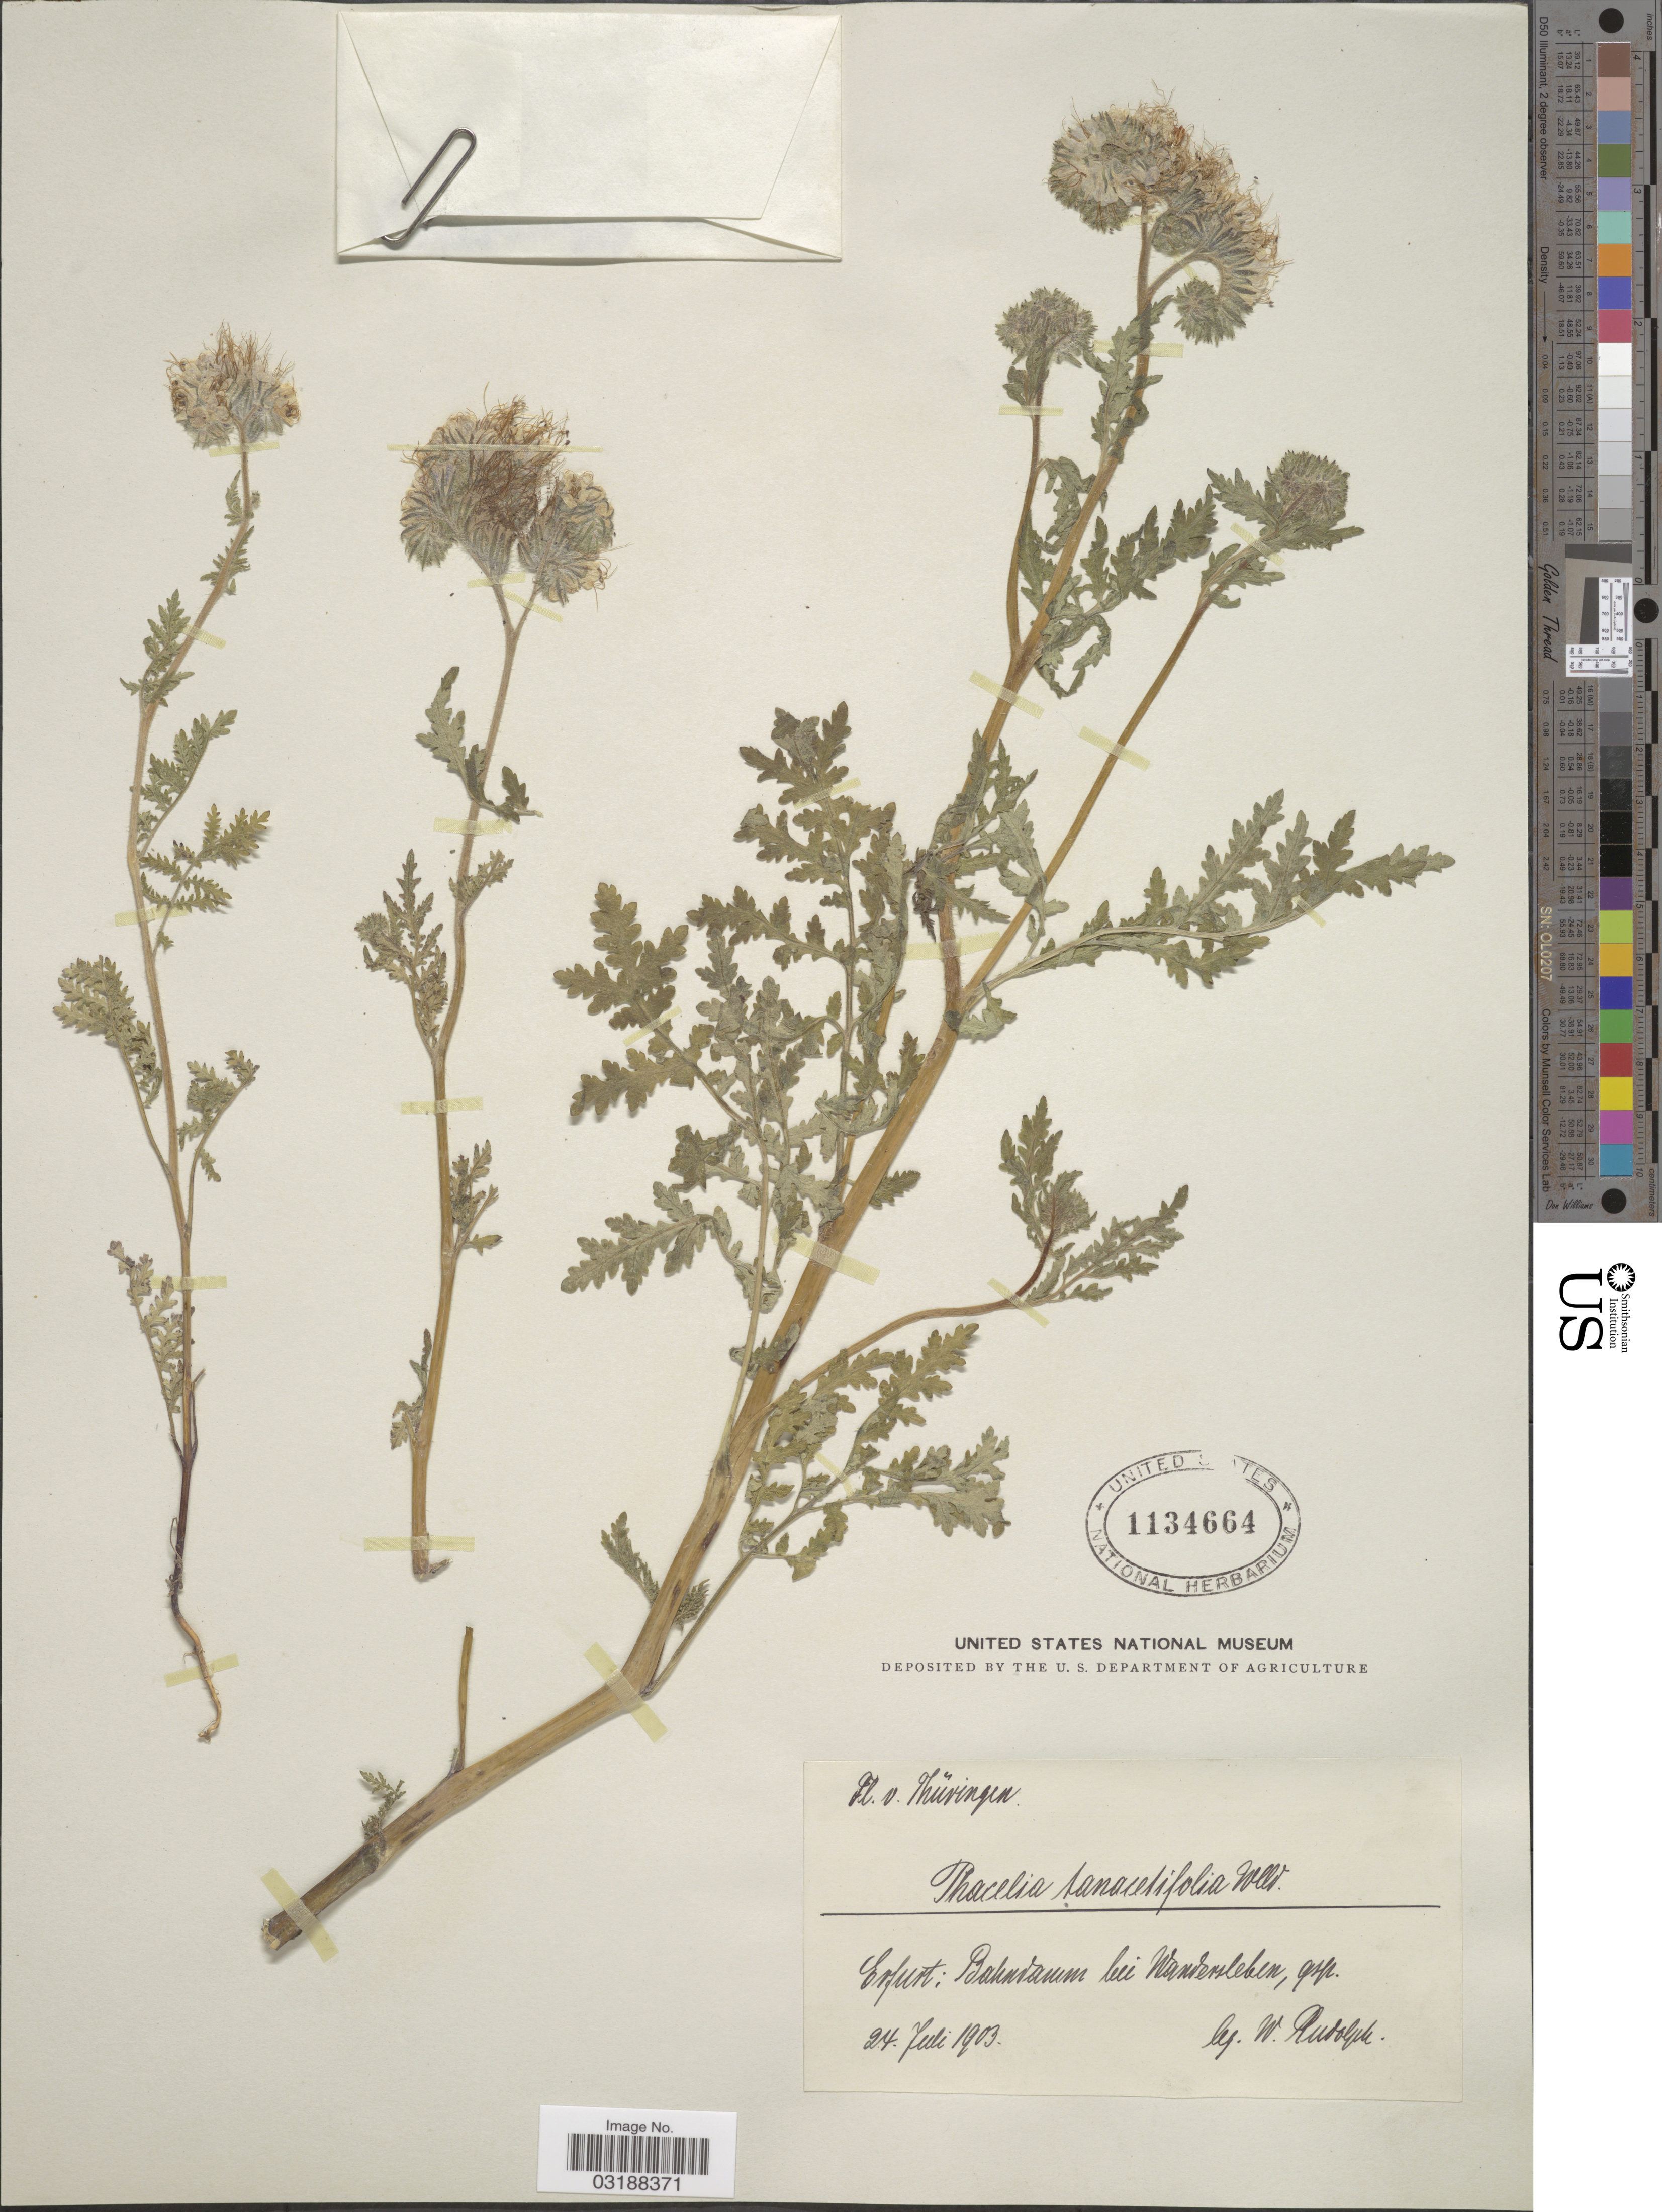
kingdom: Plantae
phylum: Tracheophyta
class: Magnoliopsida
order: Boraginales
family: Hydrophyllaceae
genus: Phacelia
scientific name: Phacelia tanacetifolia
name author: Benth.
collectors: W. Rudolph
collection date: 1903-07-24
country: Germany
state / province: Thuringia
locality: Esfurt: Bahudaum bei Wandersleben, qsp. [interpreted]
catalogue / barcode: US 1134664